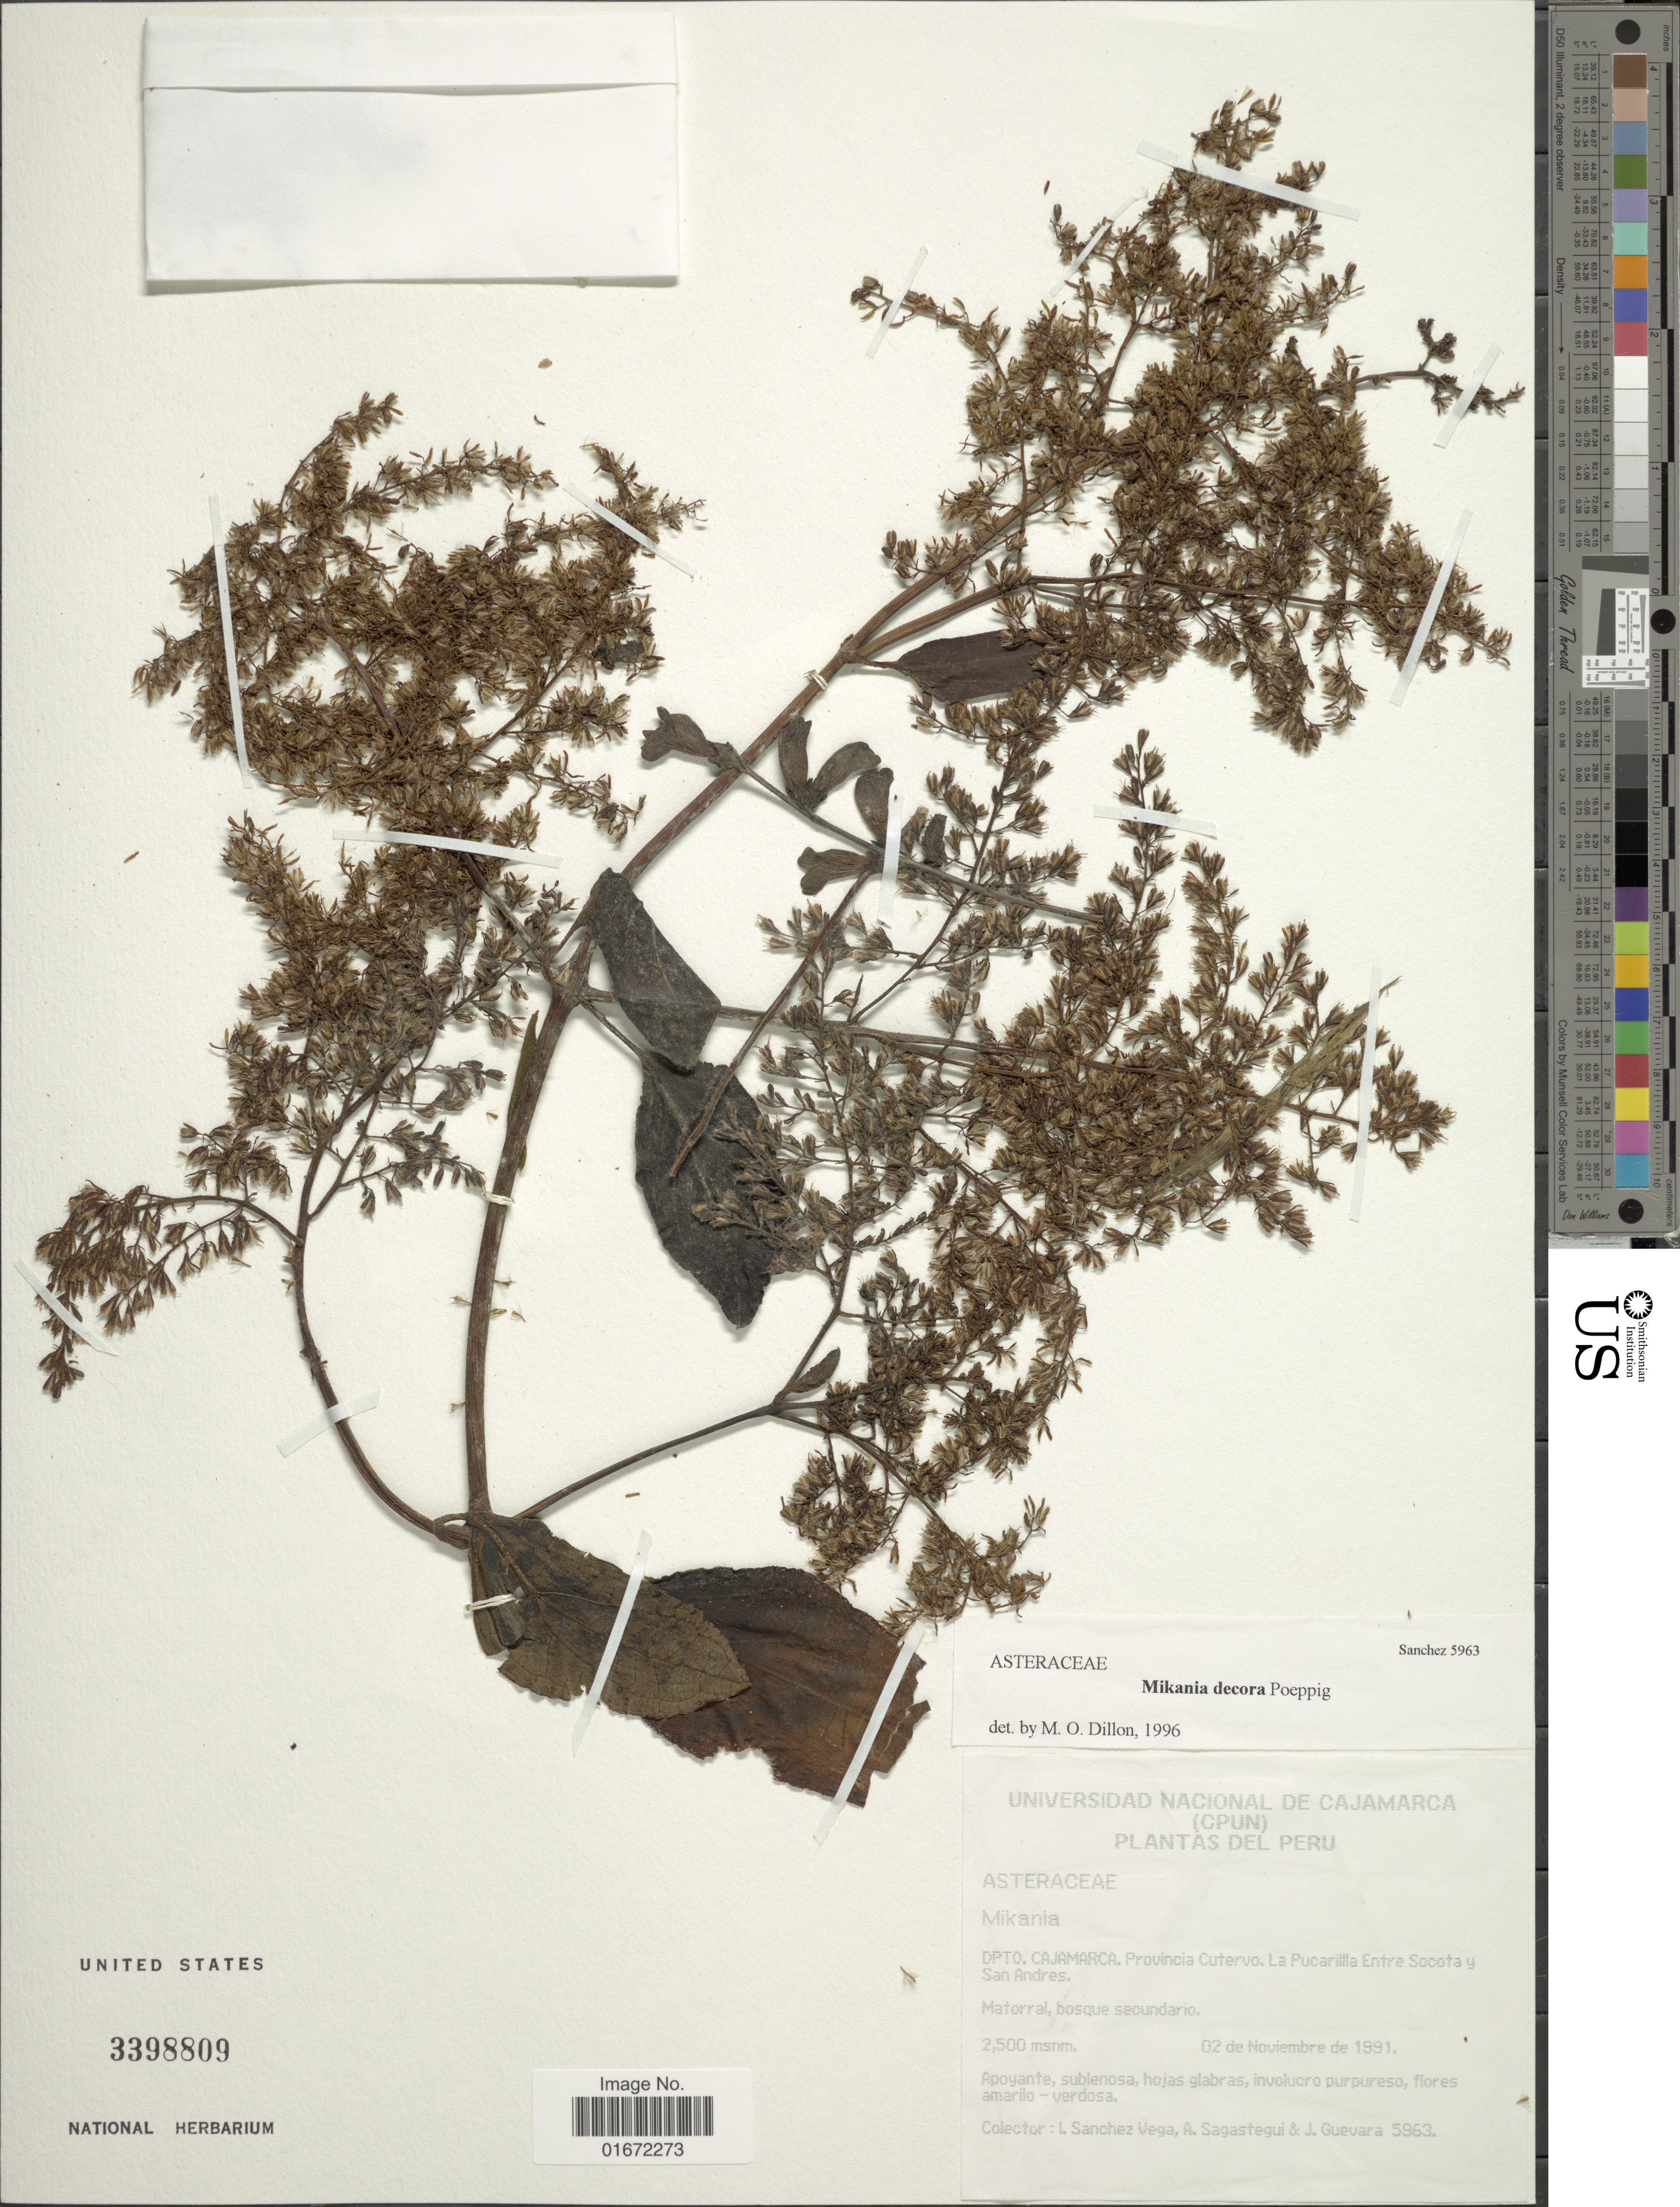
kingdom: Plantae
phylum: Tracheophyta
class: Magnoliopsida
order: Asterales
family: Asteraceae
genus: Mikania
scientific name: Mikania decora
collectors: I. Sánchez Vega, A. Sagástegui A. & J. Guevara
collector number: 5963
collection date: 1991-11-02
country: Peru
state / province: Cajamarca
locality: Dpto. Cajamarca. Provincia Cutervo. La Pucarilla Entre Socota y San Andres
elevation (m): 2500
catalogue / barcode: US 3398809